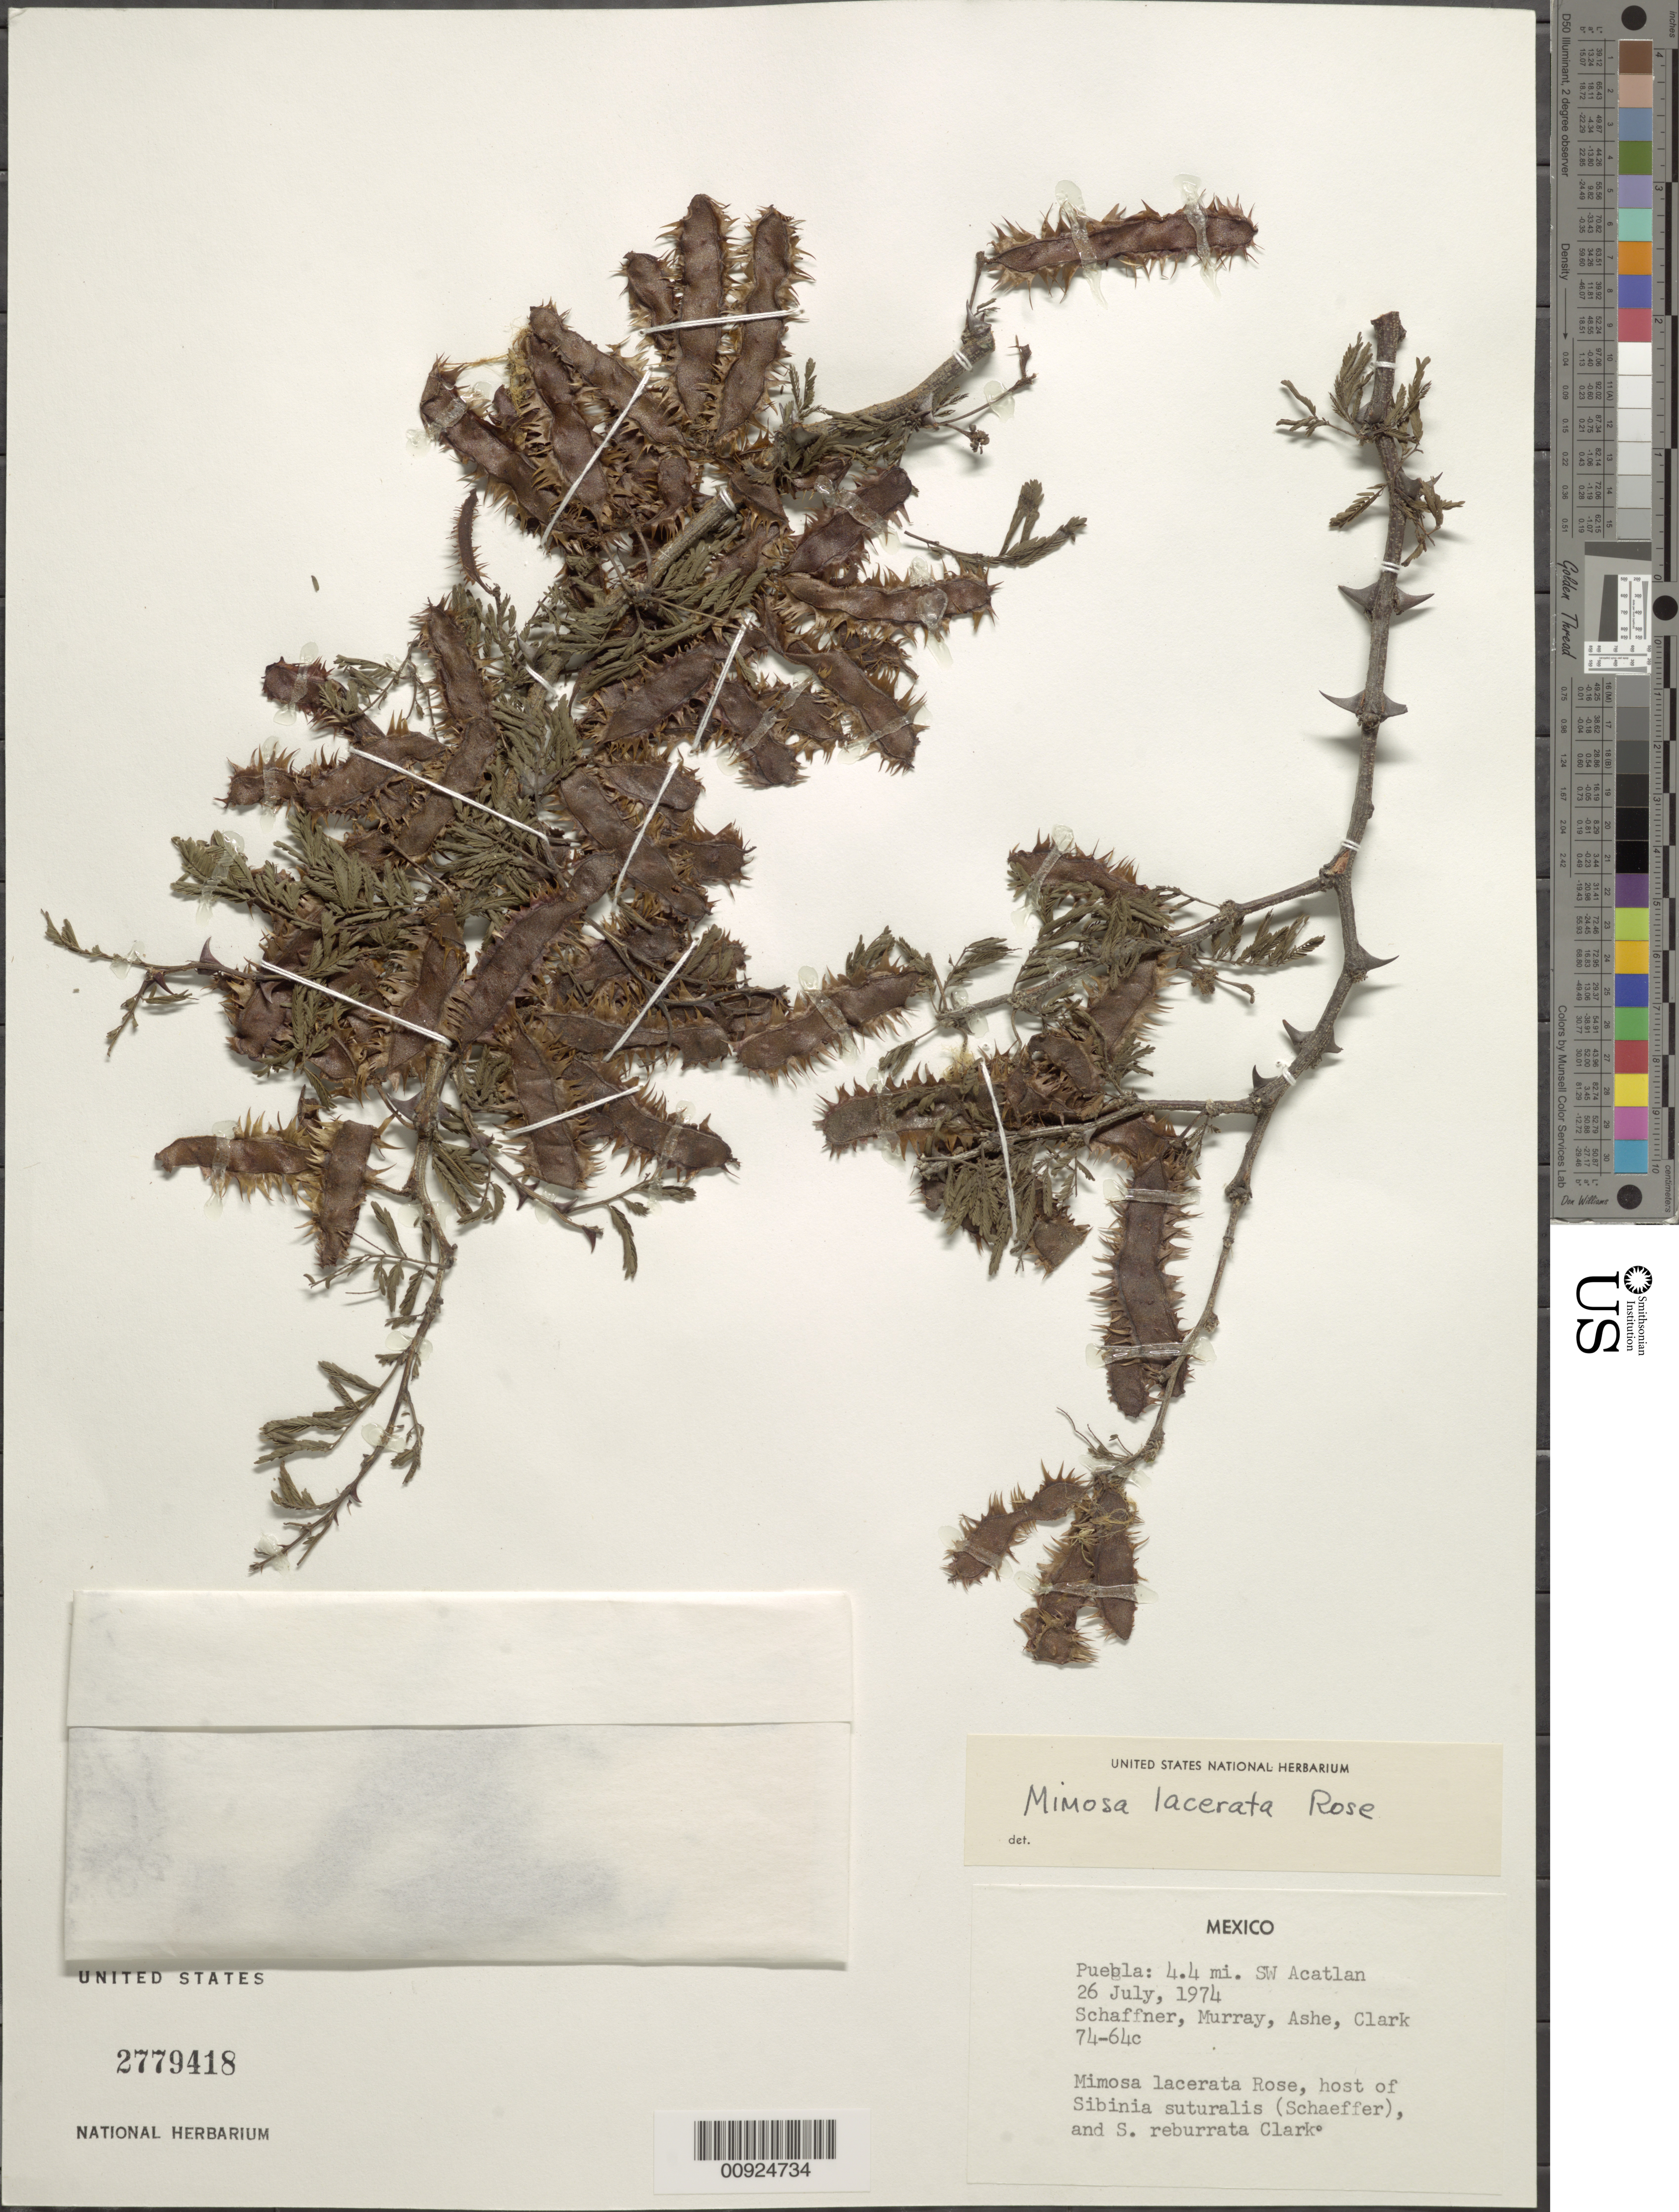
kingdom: Plantae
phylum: Tracheophyta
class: Magnoliopsida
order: Fabales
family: Fabaceae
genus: Mimosa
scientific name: Mimosa lacerata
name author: Rose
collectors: -. Schaffner, Murray, --, -- Ashe & -- Clark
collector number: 74-64 c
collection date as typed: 26 Jul 1974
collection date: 1974-07-26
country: Mexico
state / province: Puebla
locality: Puebla: 4.4 mi. SW Acatlán.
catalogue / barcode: US 2779418